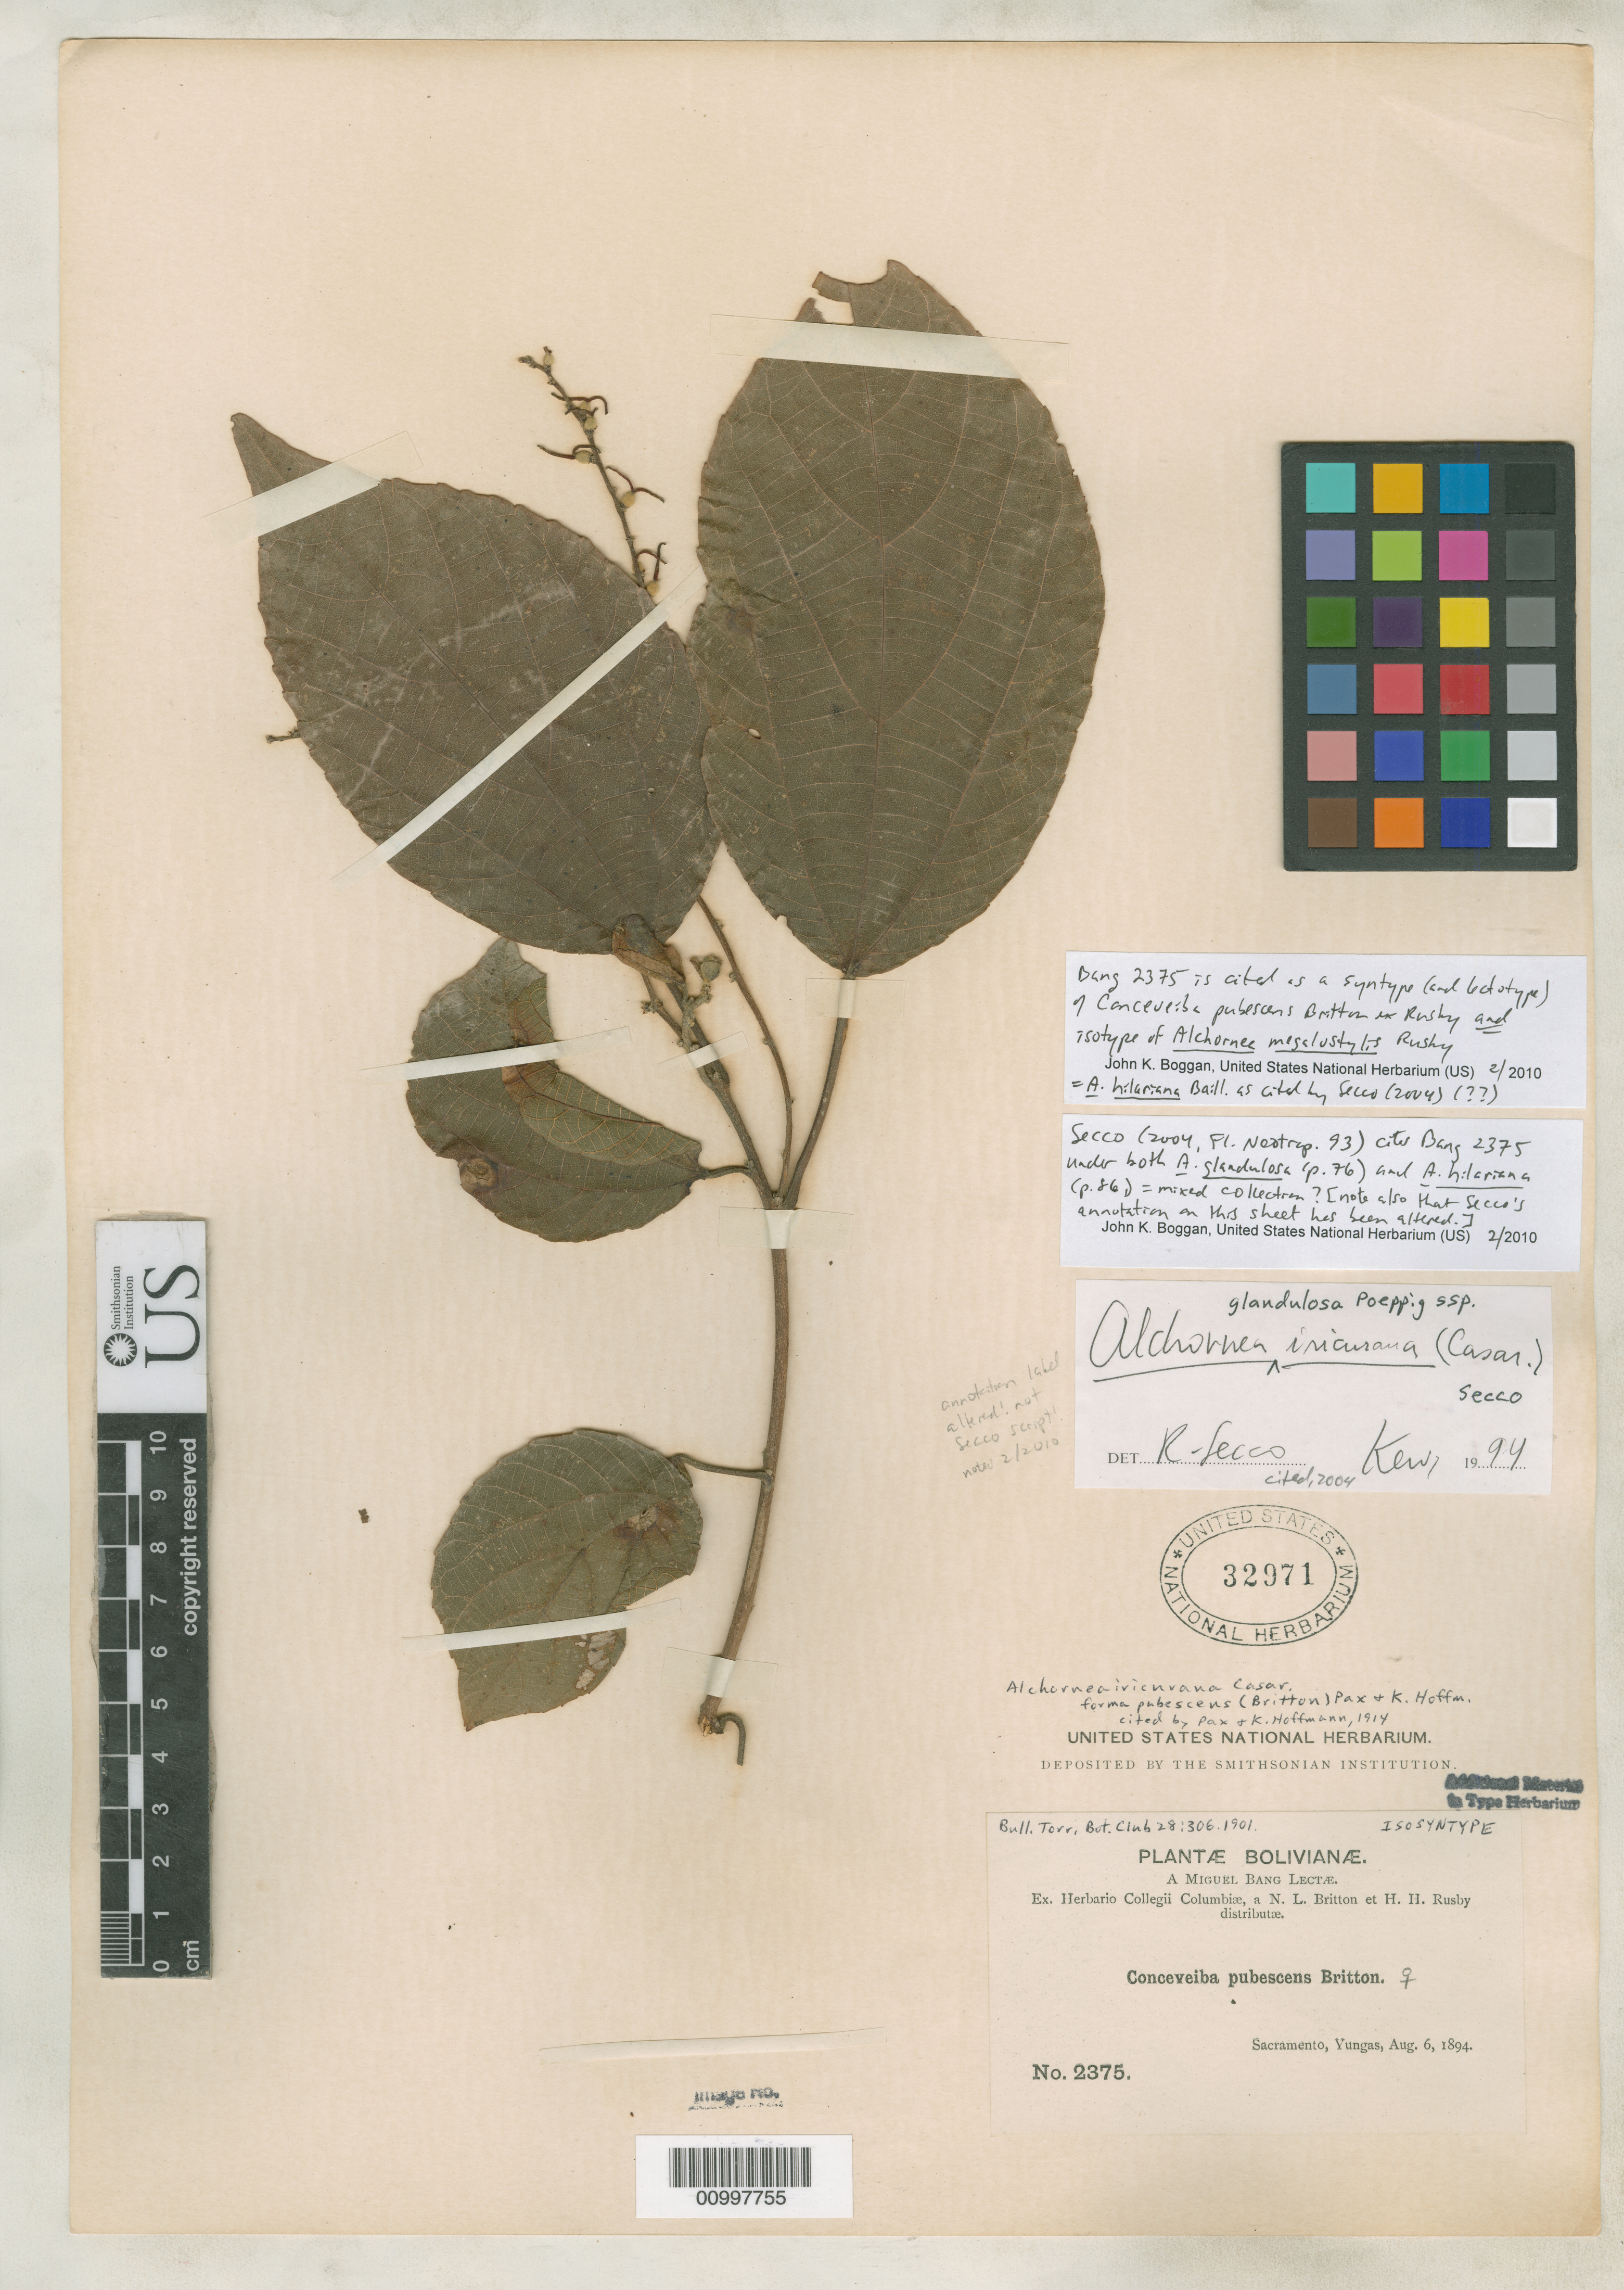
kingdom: Plantae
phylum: Tracheophyta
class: Magnoliopsida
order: Malpighiales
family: Euphorbiaceae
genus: Conceveiba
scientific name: Conceveiba pubescens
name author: Britton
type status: Isotype; Isosyntype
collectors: M. Bang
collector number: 2375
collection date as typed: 06 Aug 1894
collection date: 1894-08-06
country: Bolivia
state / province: La Paz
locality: Sacramento, Yungas.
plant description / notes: Originally annotated by Secco (1994) as Alchornea iricurana Casar. [annotation label has been altered, not Secco script, noted Feb. 2010]. Cited by Secco (2004) under both A. glandulosa ssp. glandulosa (not ssp. iricurana) and A. hilariana Baill.; Also an isotype of Alchornea megalostylis Rusby ex Britton.; Originally annotated by Secco (1994) as Alchornea iricurana Casar. [annotation label has been altered, not Secco script, noted Feb. 2010]. Cited by Secco (2004) under both A. glandulosa ssp. glandulosa (not ssp. iricurana) and A. hilariana Baill.; Also a syntype of Conceveiba pubescens Britton ex Rusby.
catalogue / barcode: US 32971